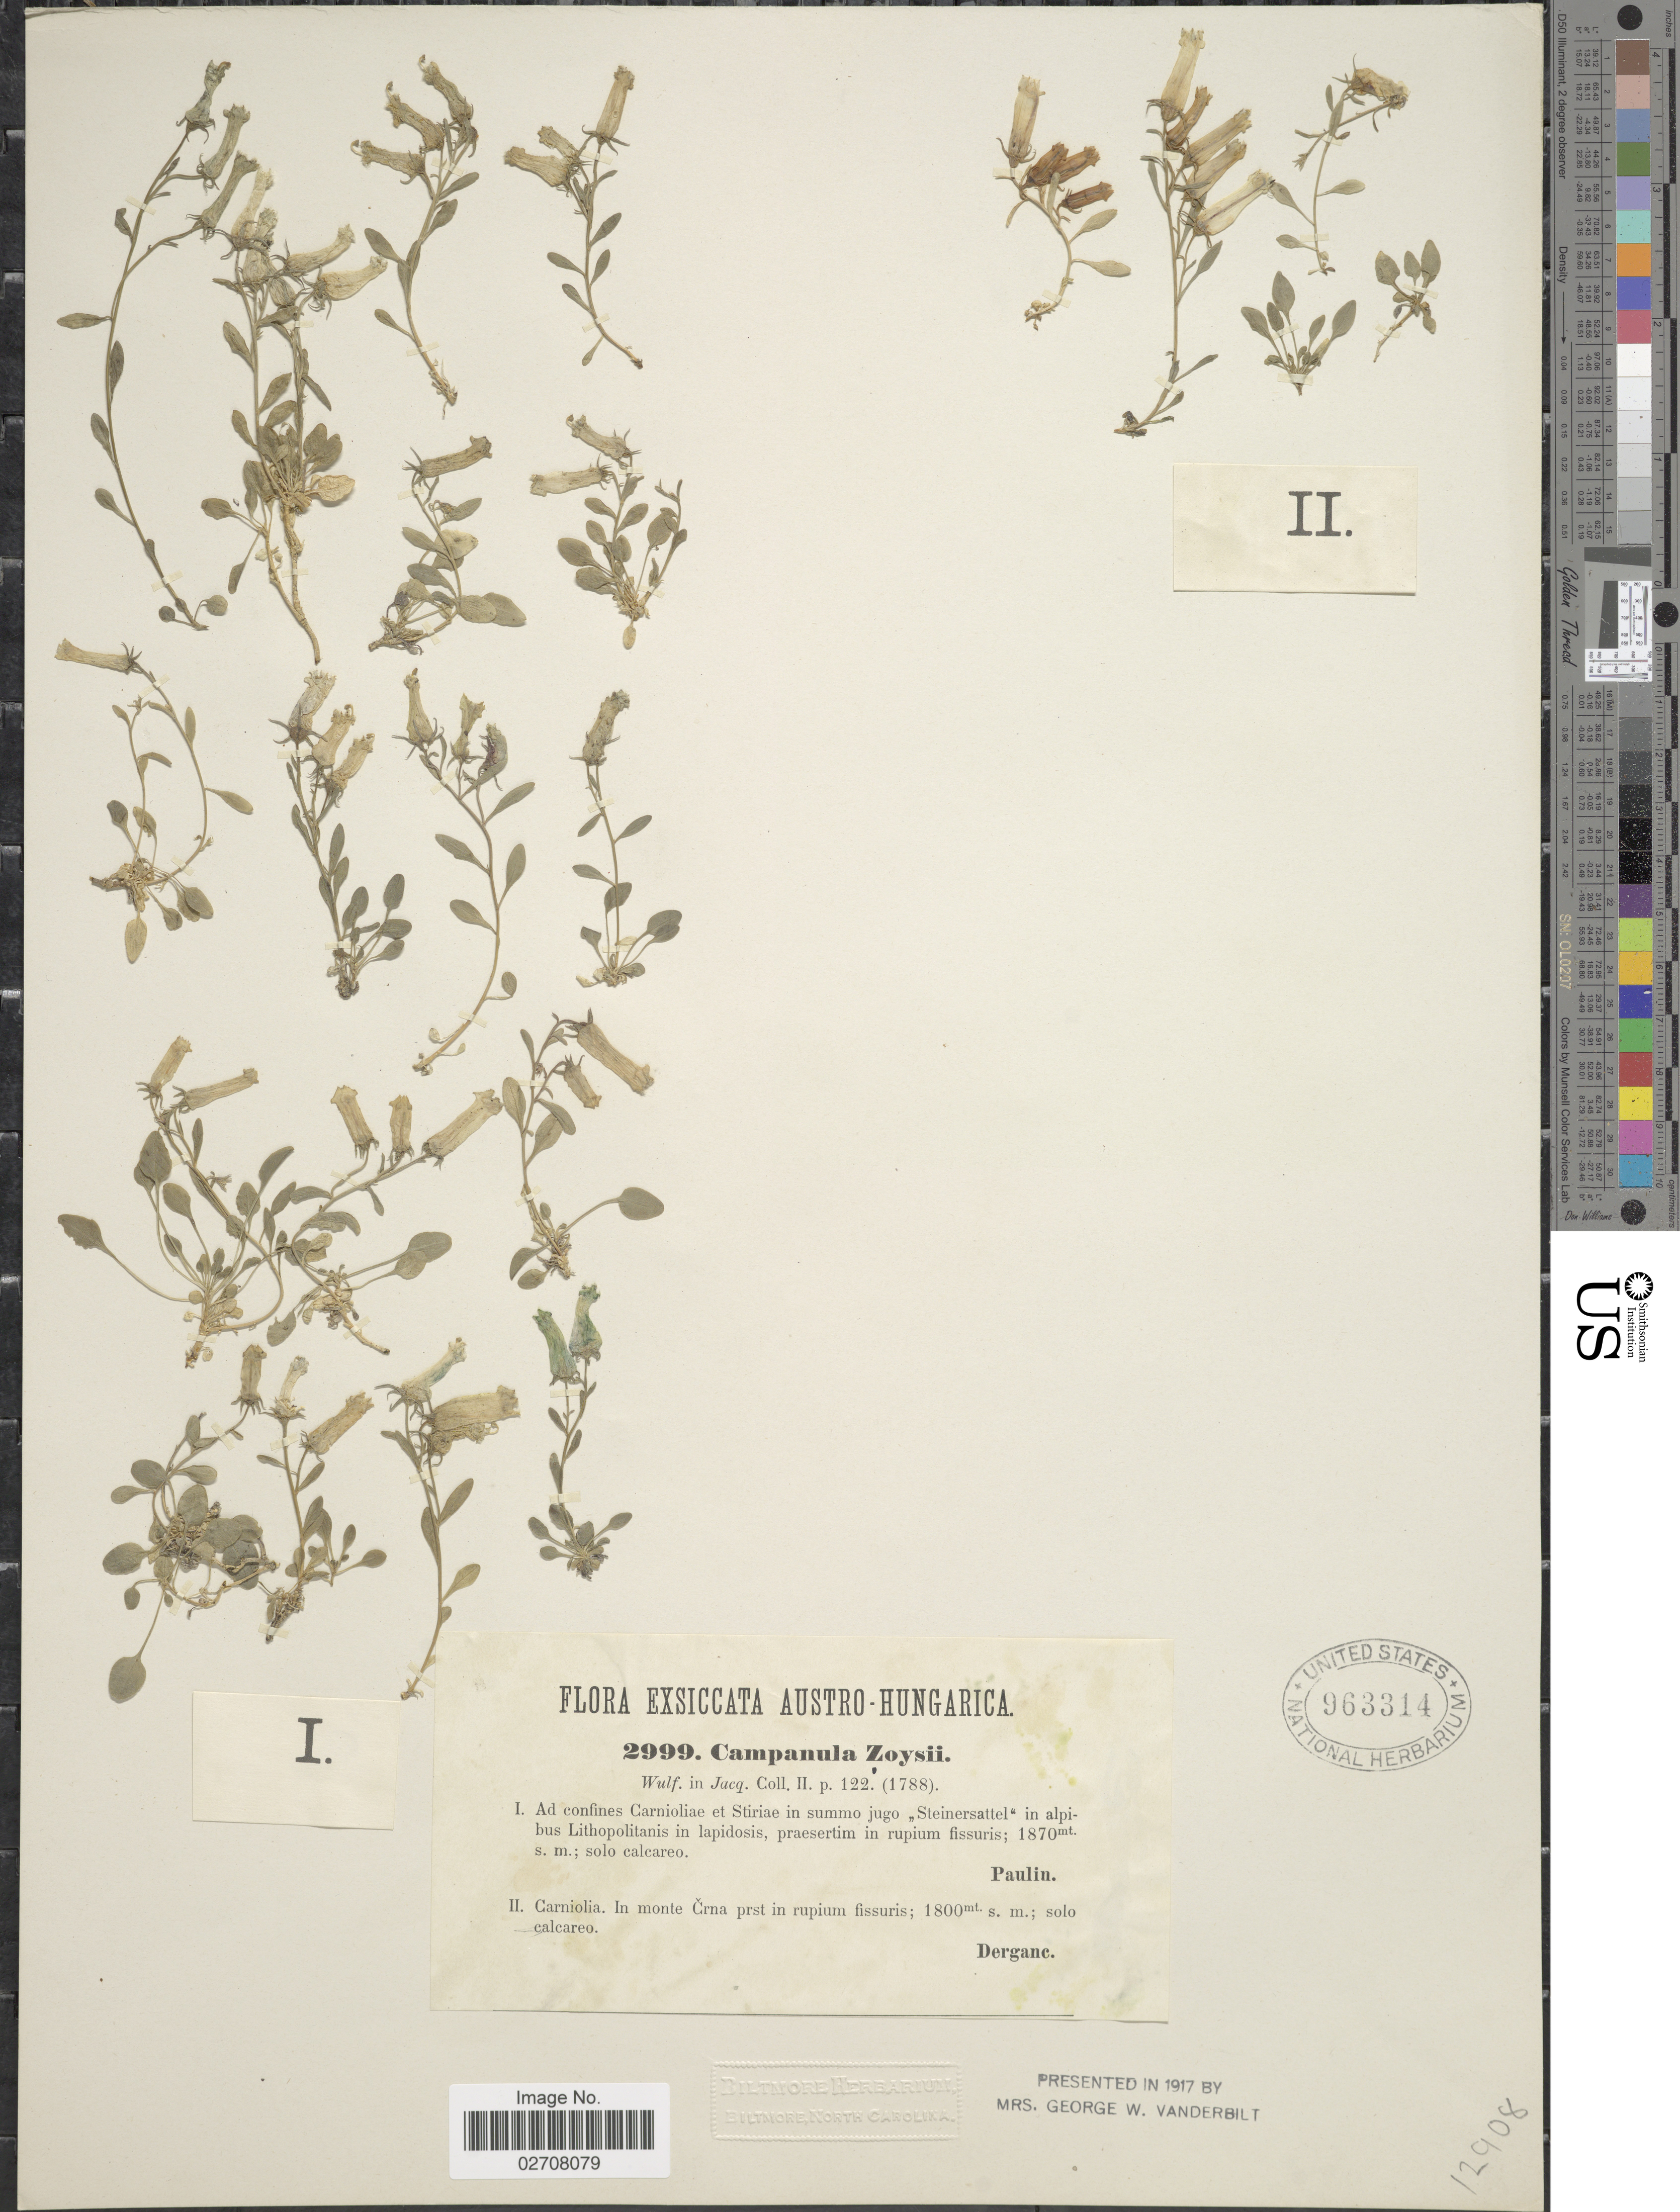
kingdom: Plantae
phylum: Tracheophyta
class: Magnoliopsida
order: Asterales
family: Campanulaceae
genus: Campanula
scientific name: Campanula zoysii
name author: Wulfen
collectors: -. Paulin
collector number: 2999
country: Hungary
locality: Austro- Hungarica, Ad confines Carnioliae et Stiriae in summo jugo "Steinersattel" in alpibus Lithopolitanis in lapidosis, praesertim in rupium fissuris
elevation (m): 1870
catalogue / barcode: US 963314